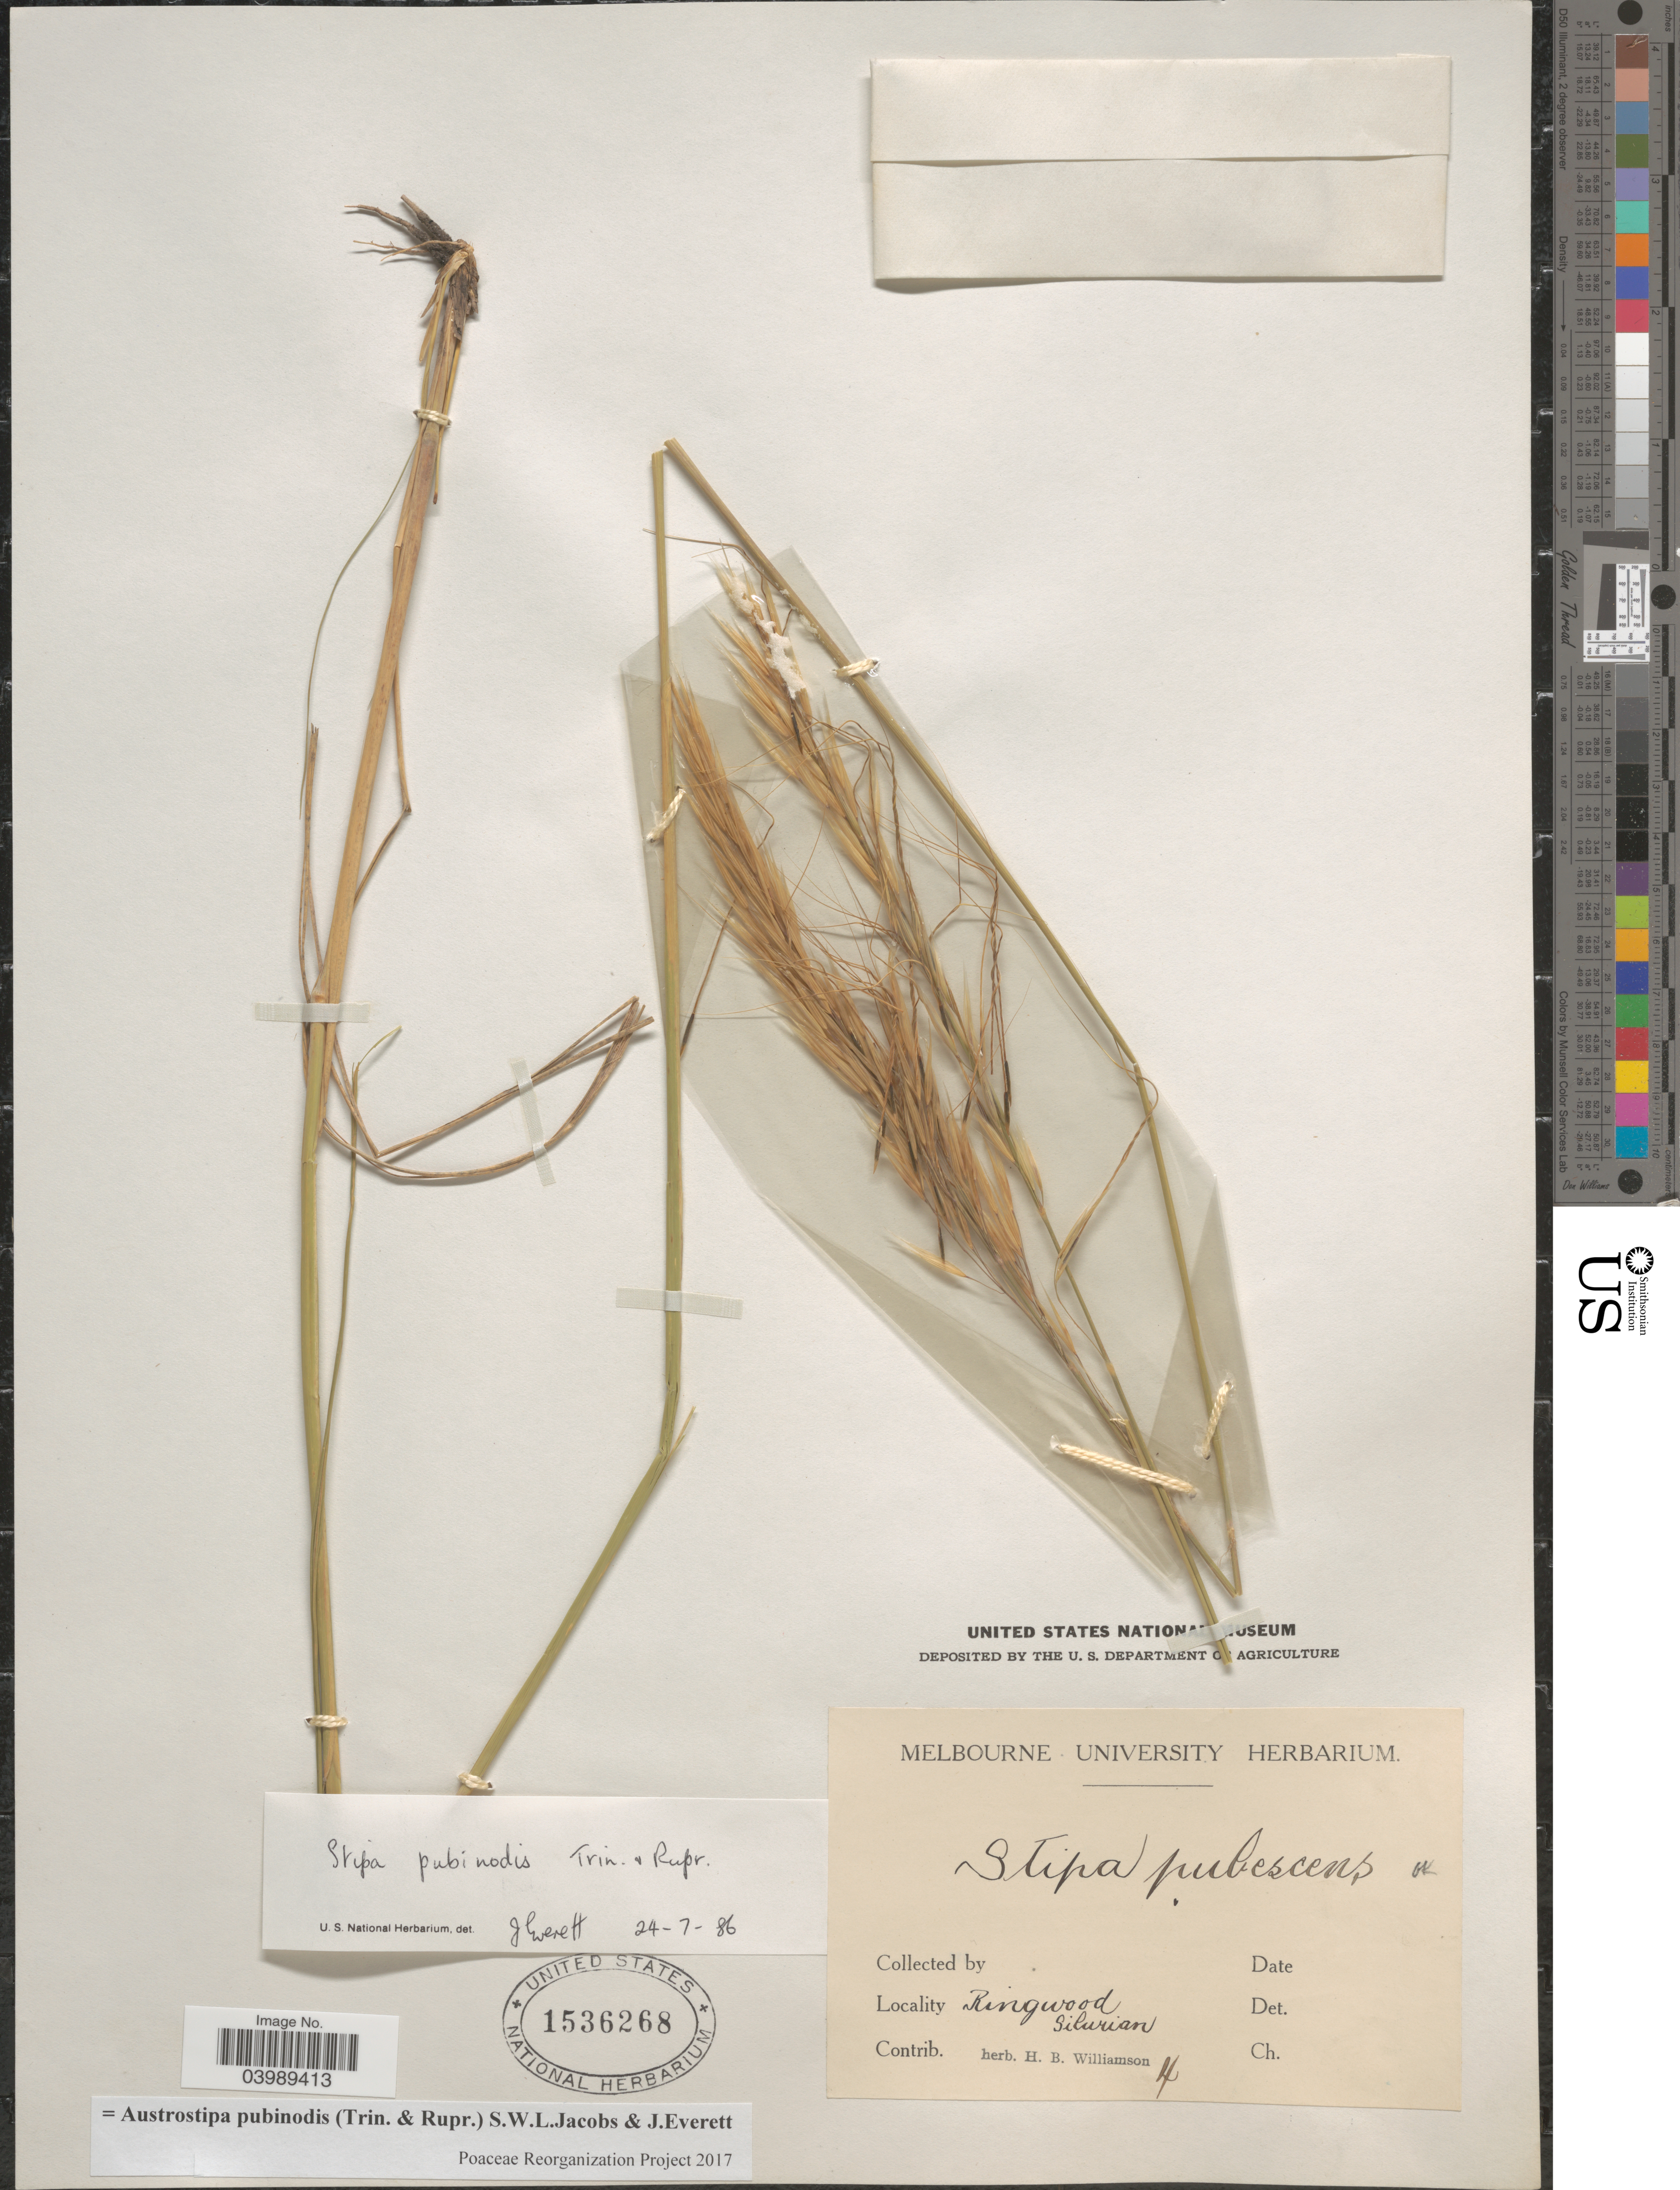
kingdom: Plantae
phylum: Tracheophyta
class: Liliopsida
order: Poales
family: Poaceae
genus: Austrostipa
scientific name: Austrostipa pubinodis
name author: (Trin. & Rupr.) S.W.L. Jacobs & J. Everett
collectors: Ex herb. H. B. Williamson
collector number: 4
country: Australia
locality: Ringwood. Silurian.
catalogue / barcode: US 1536268